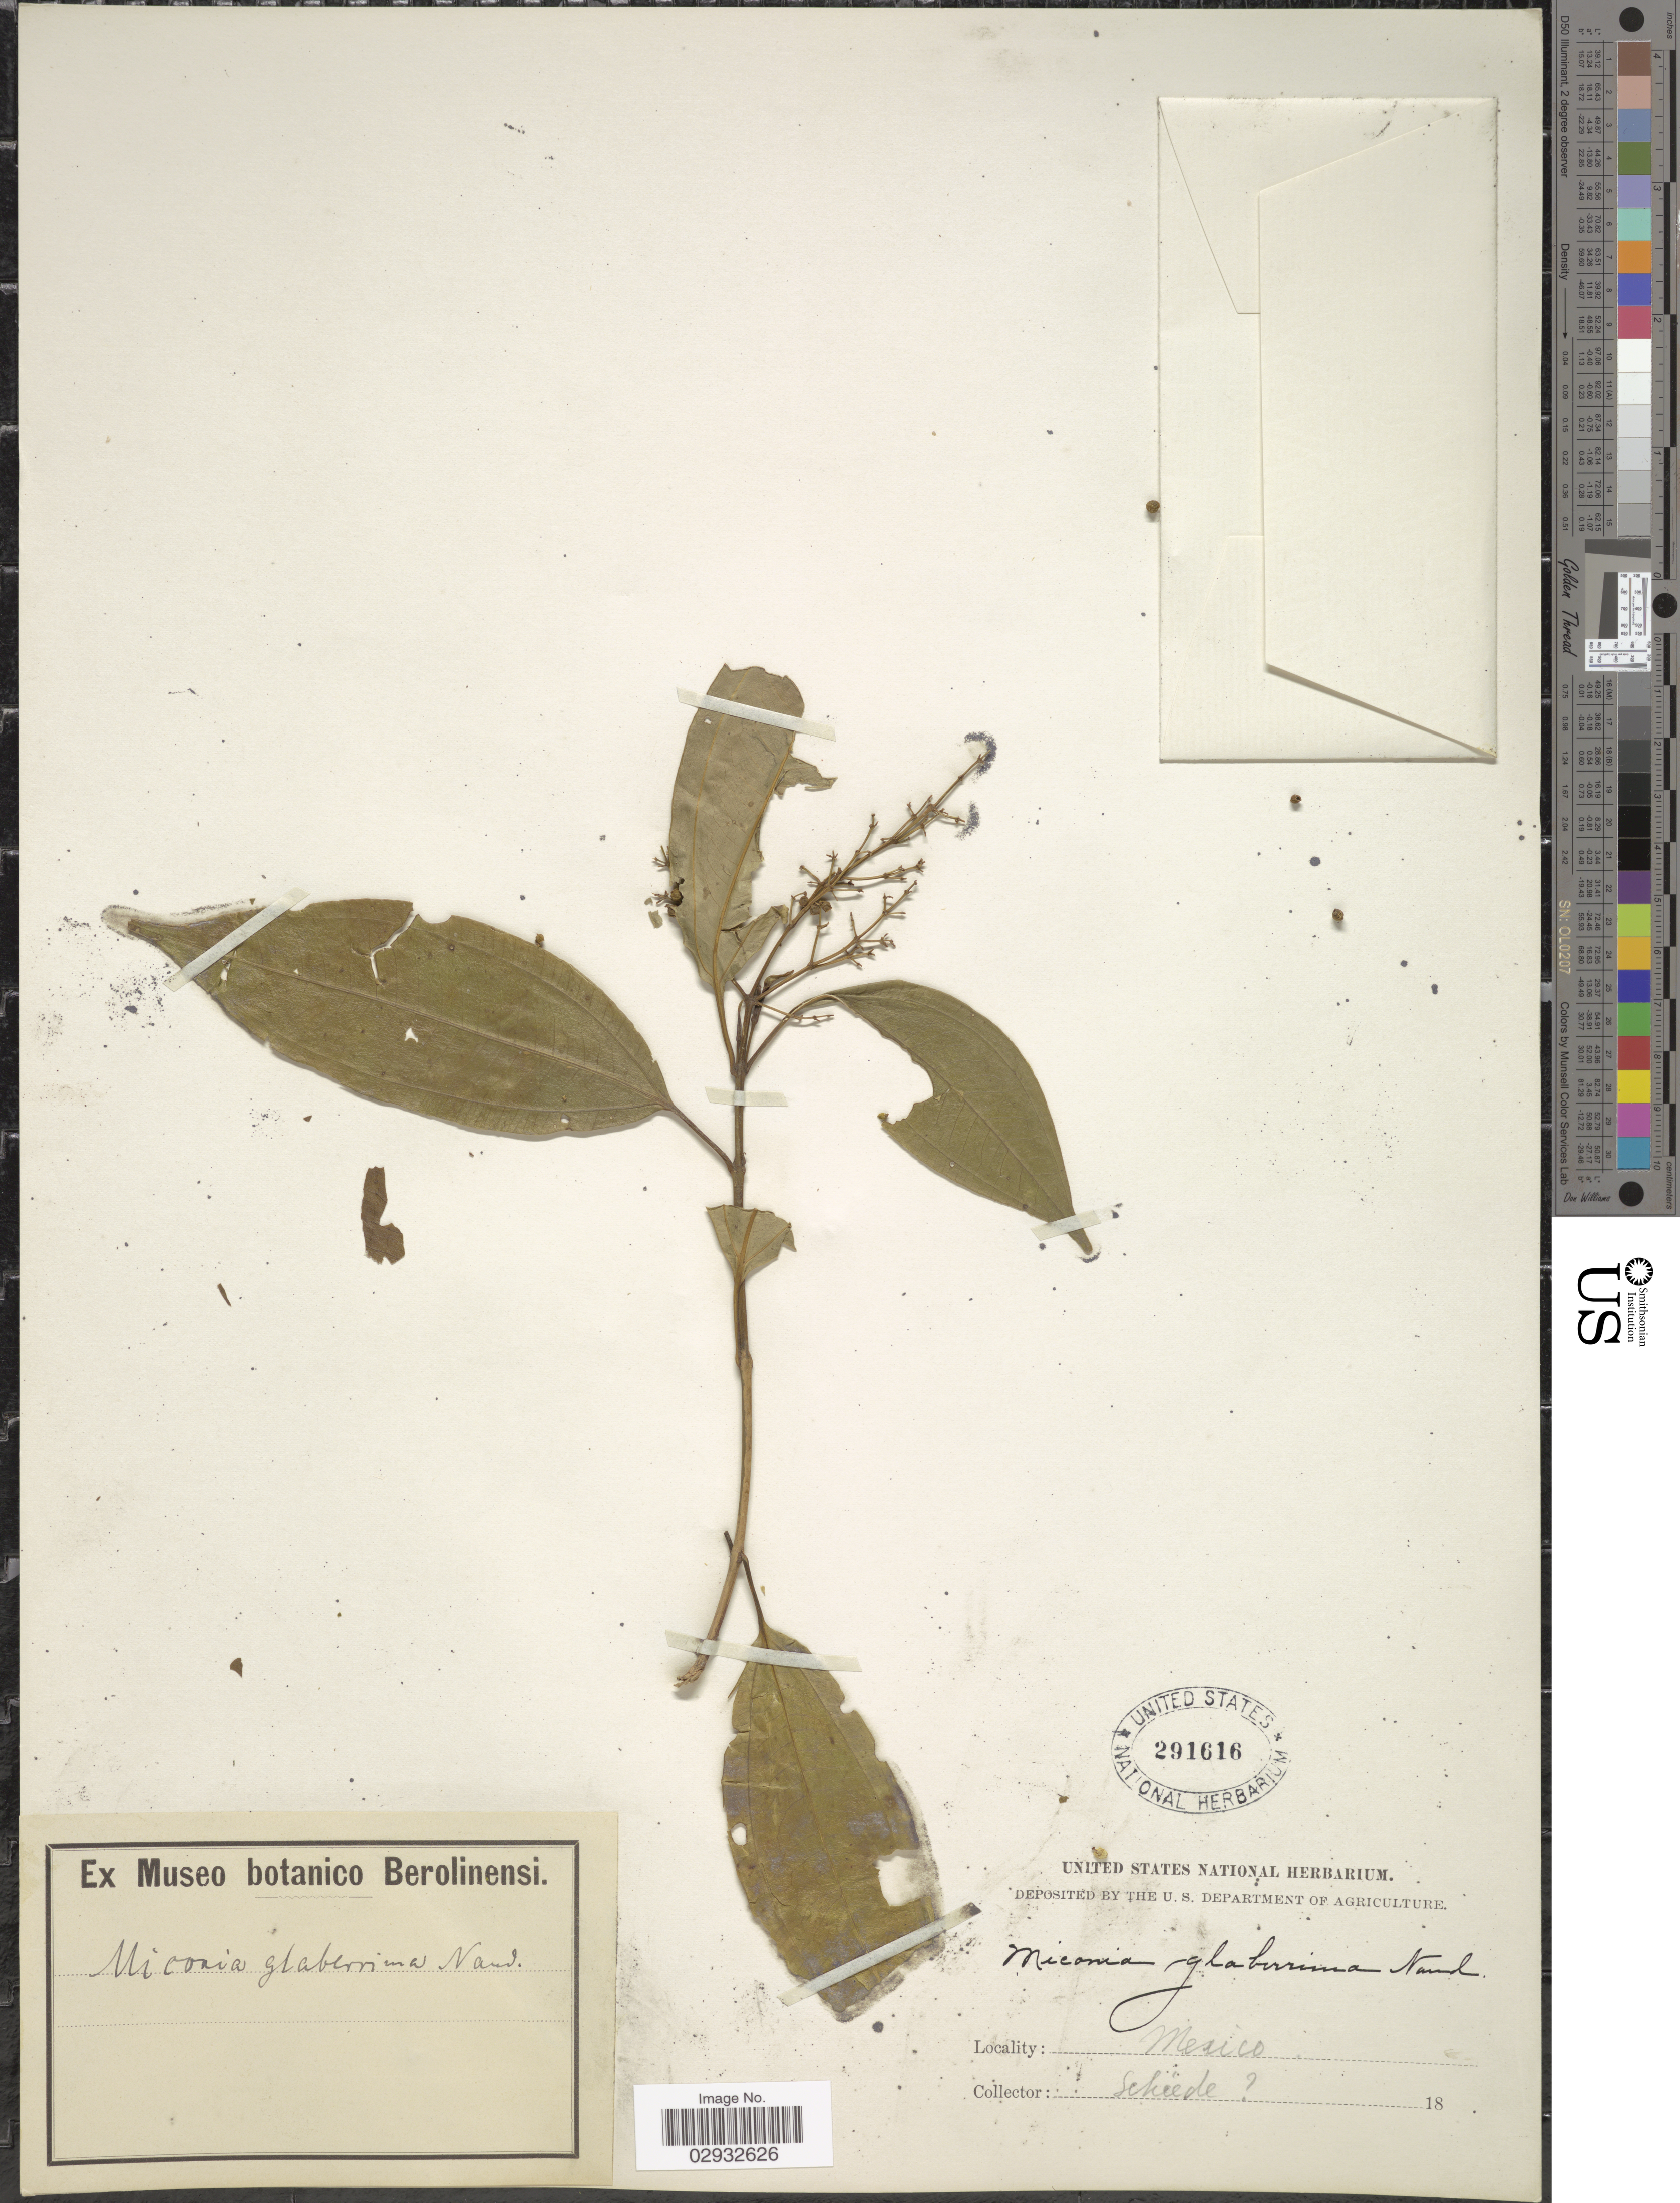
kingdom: Plantae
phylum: Tracheophyta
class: Magnoliopsida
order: Myrtales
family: Melastomataceae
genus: Miconia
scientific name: Miconia glaberrima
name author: (Schltdl.) Naudin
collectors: Schiede, --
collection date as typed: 18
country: Mexico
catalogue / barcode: US 291616